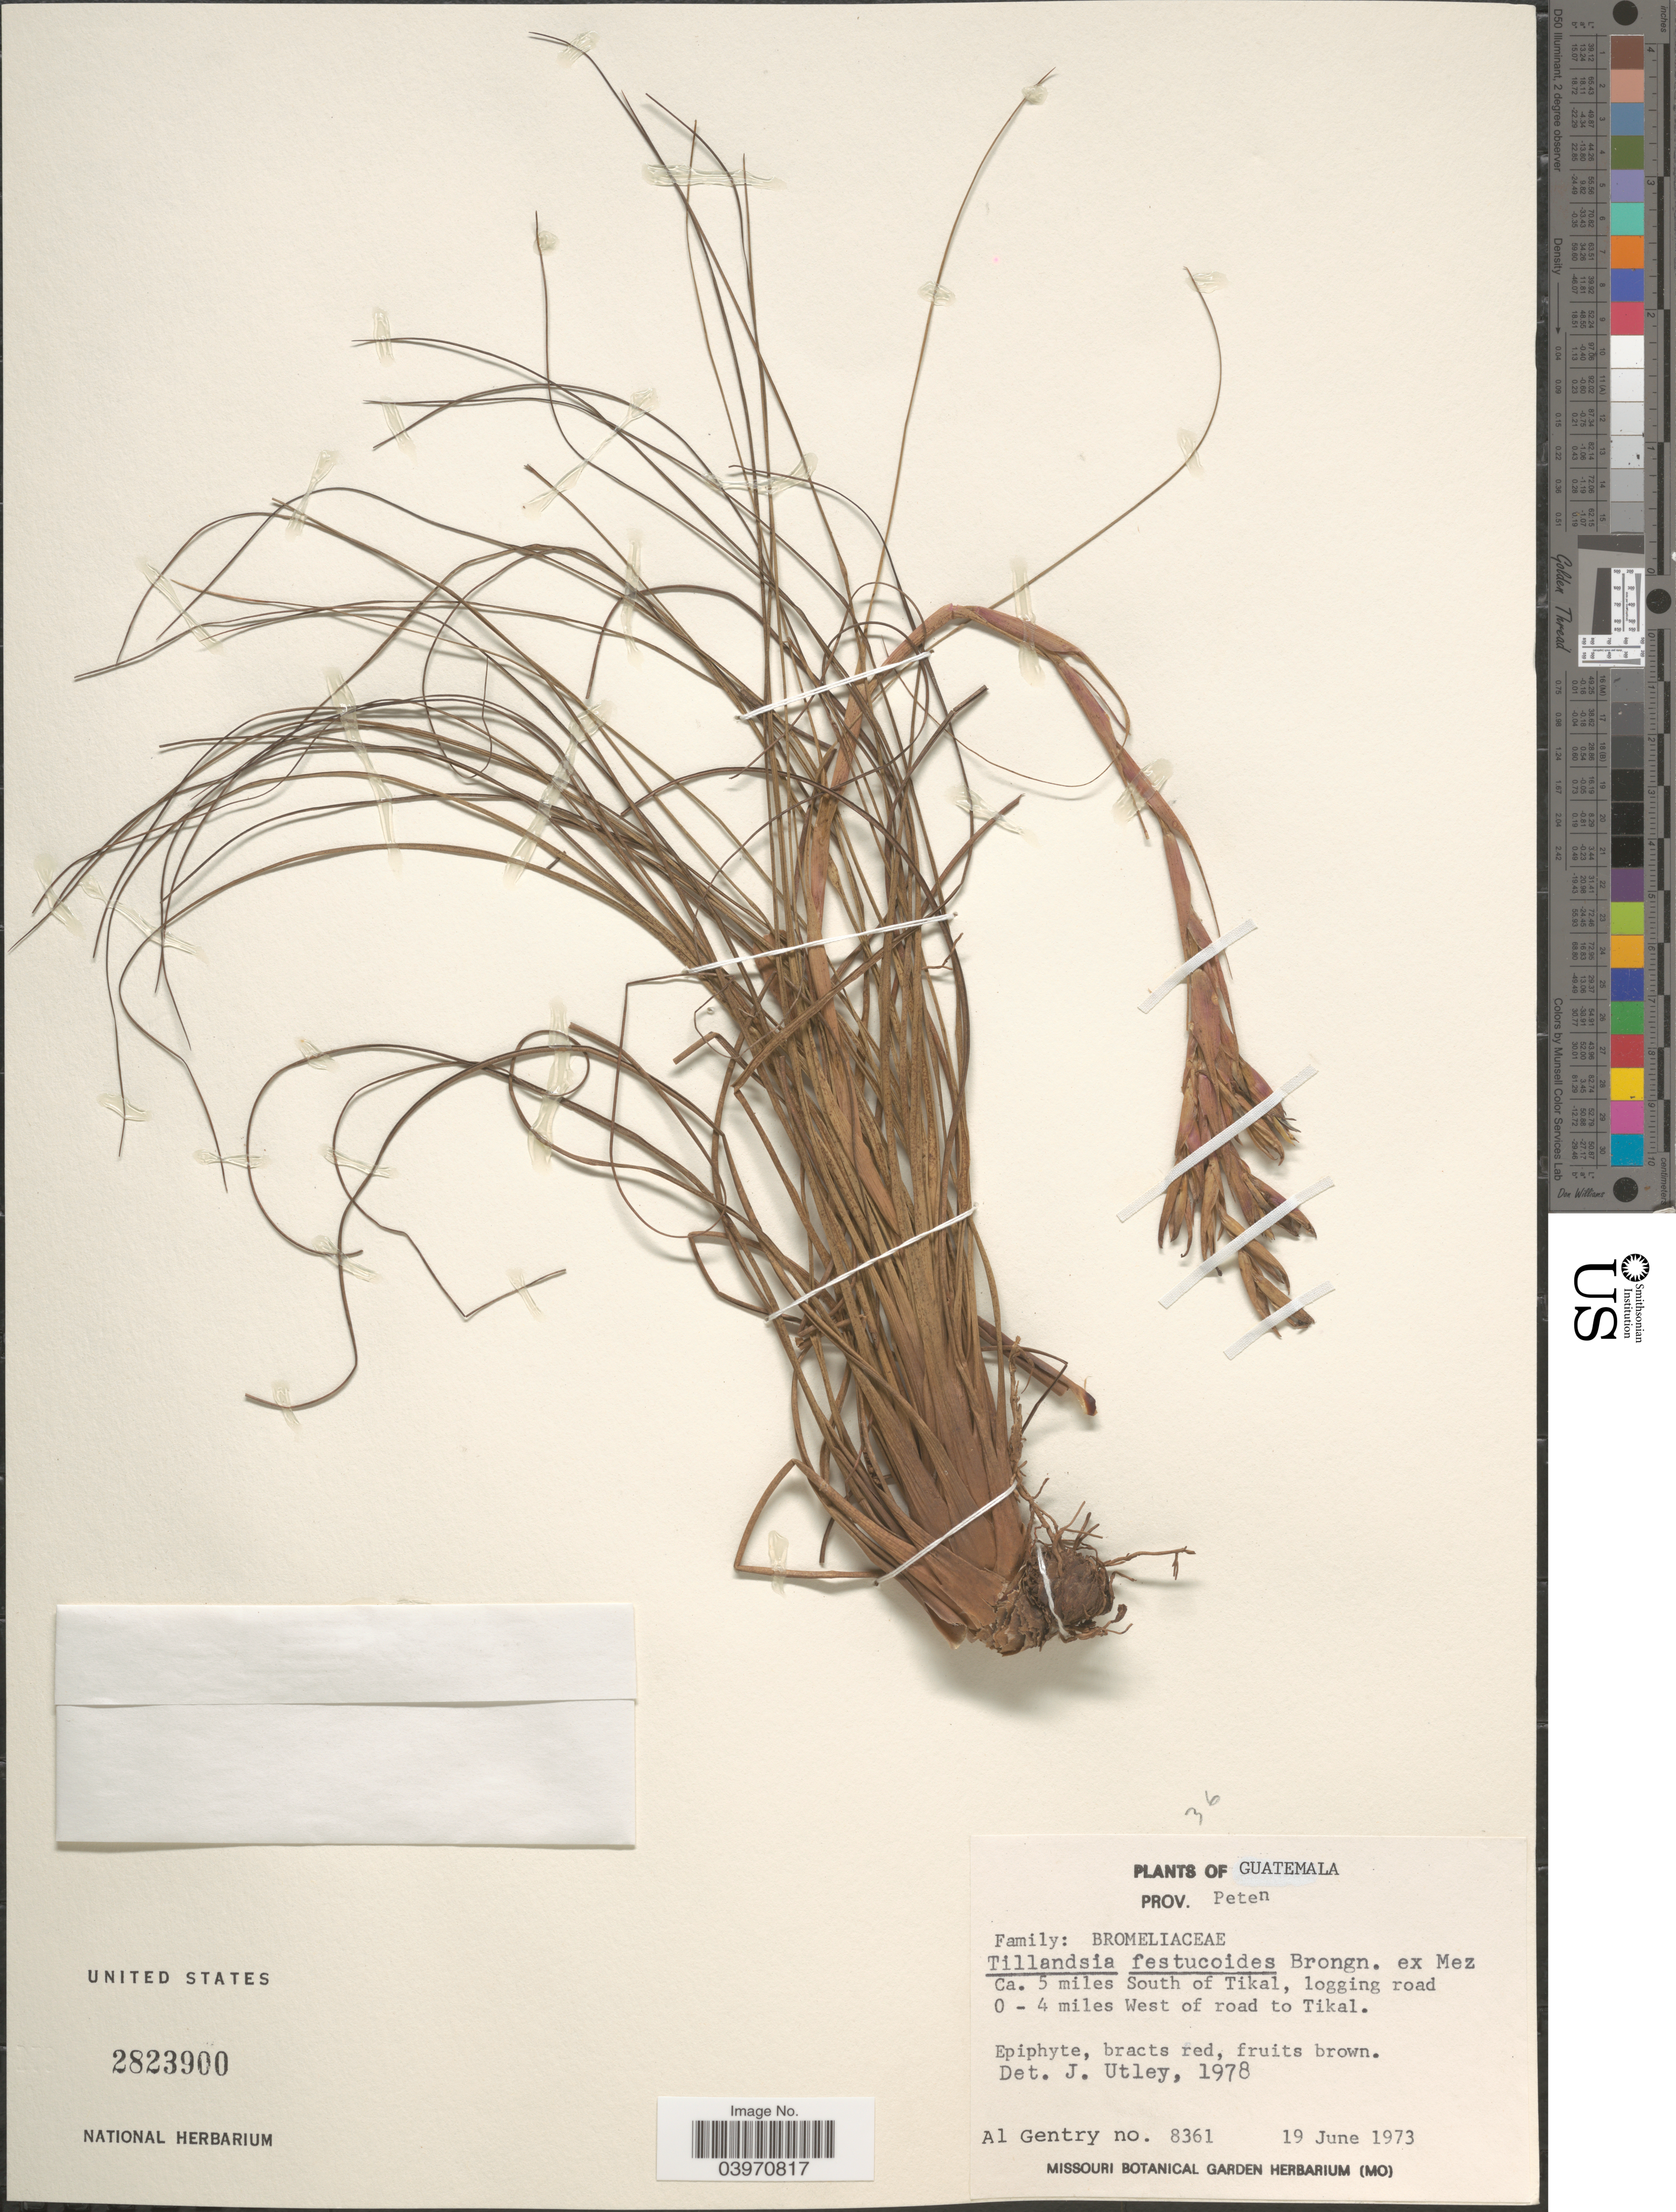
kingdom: Plantae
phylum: Tracheophyta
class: Liliopsida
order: Poales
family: Bromeliaceae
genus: Tillandsia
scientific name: Tillandsia festucoides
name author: Brongn. ex Mez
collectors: A. H. Gentry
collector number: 8361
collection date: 1973-06-19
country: Guatemala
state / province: El Peten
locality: Ca. 5 miles South of Tikal, logging road 0 - 4 miles West of road to Tikal.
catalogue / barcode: US 2823900